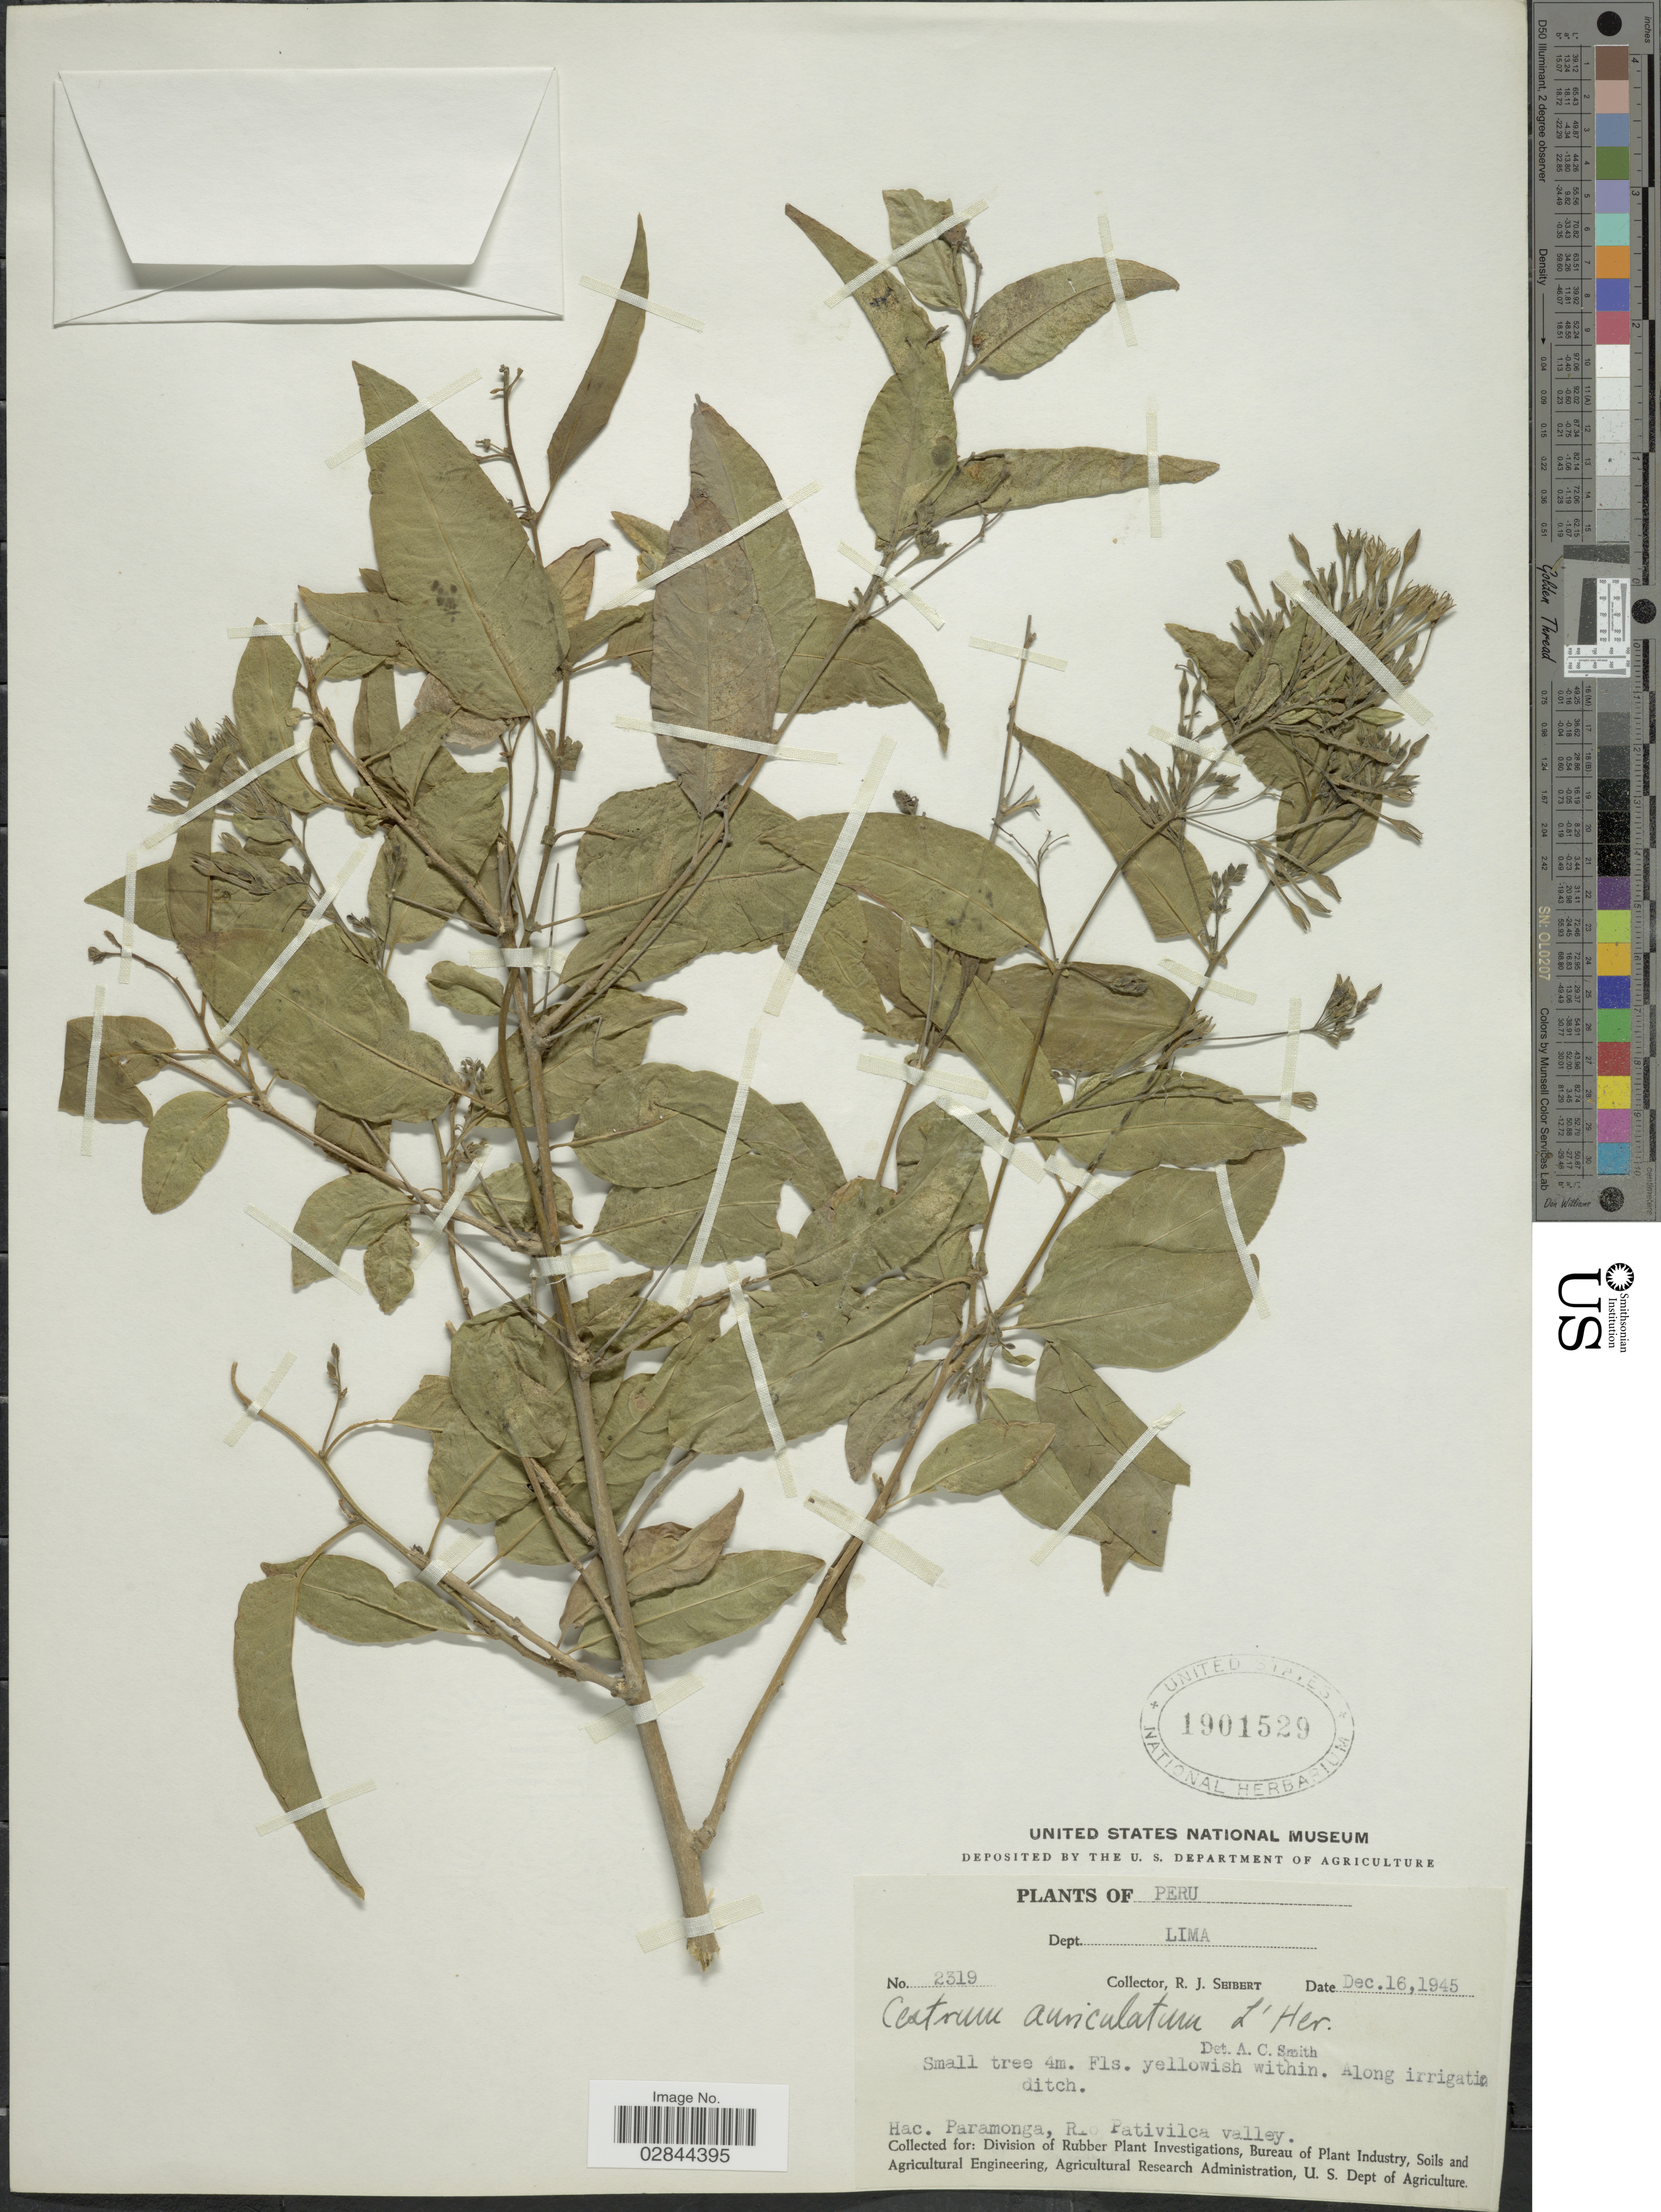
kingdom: Plantae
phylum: Tracheophyta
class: Magnoliopsida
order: Solanales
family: Solanaceae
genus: Cestrum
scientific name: Cestrum auriculatum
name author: L'Hér.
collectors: R. J. Seibert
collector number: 2319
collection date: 1945-12-16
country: Peru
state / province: Lima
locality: Dept. Lima, Hac. Paramonga, Rio Pativilca valley/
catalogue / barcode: US 1901529